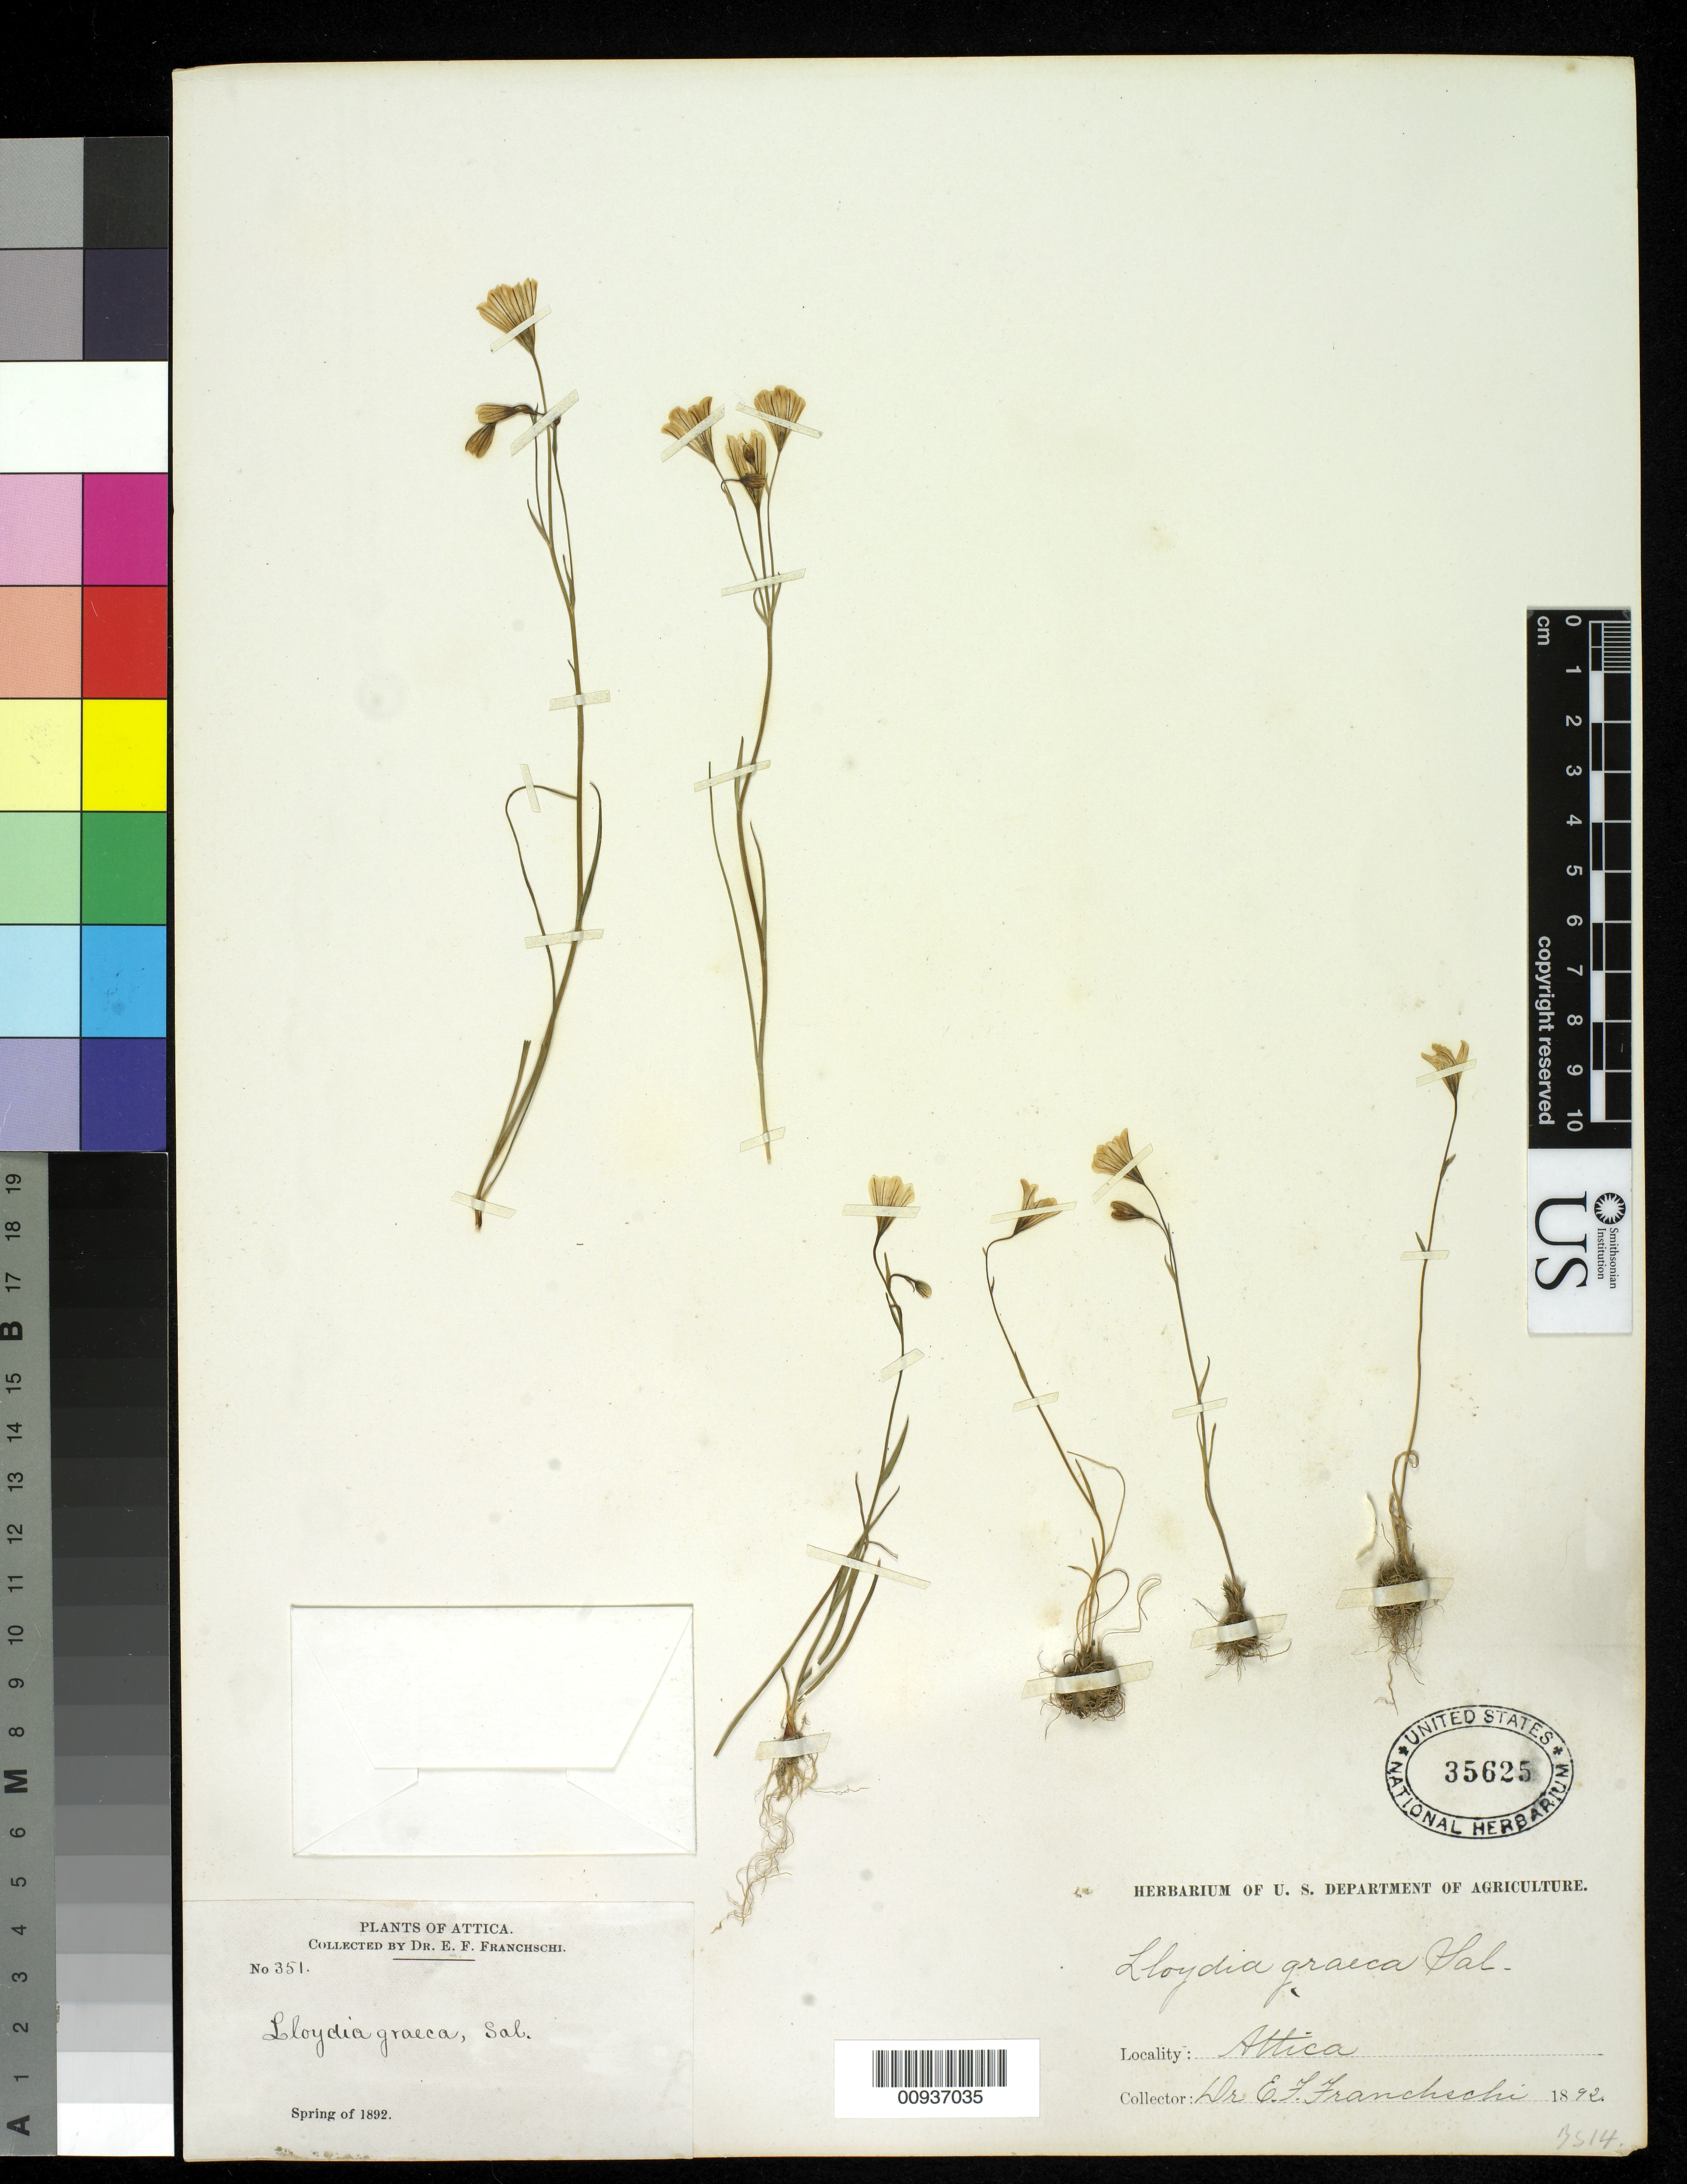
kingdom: Plantae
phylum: Tracheophyta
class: Liliopsida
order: Liliales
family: Liliaceae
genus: Lloydia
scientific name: Lloydia graeca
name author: (L.) Kunth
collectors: E. Franchschi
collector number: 3514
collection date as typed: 1892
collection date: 1892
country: Greece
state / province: Attica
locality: Attica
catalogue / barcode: US 35625